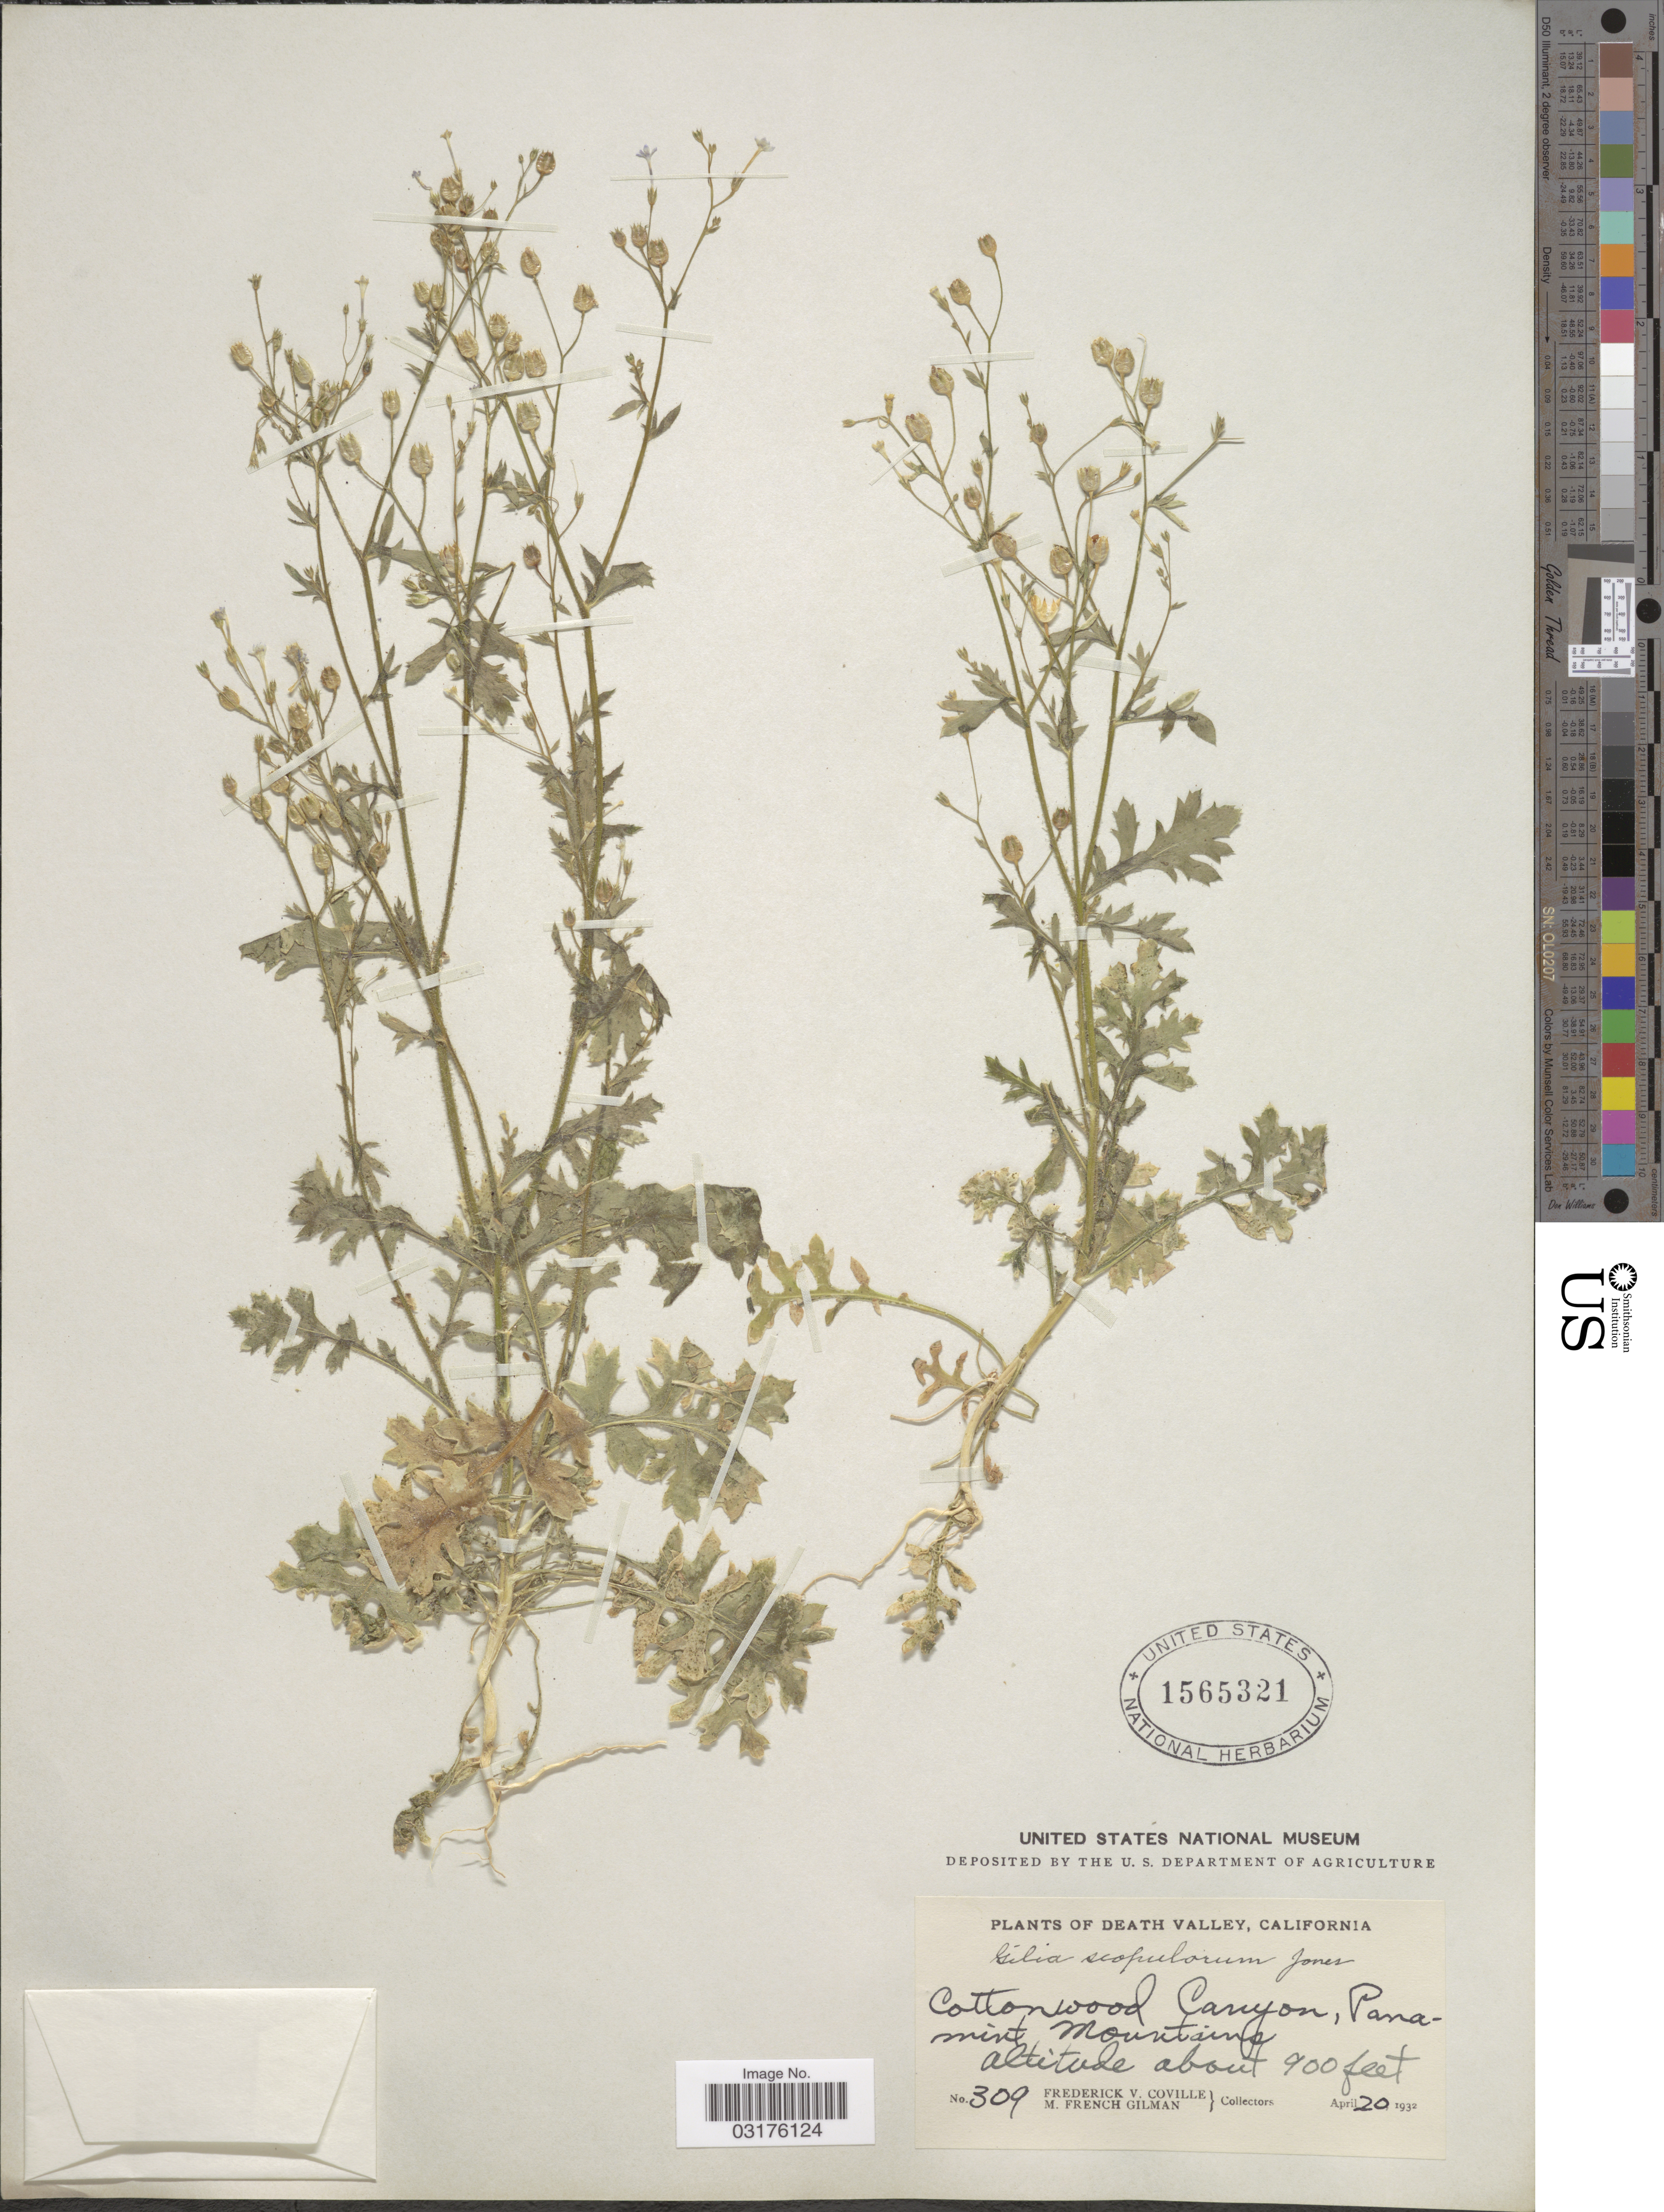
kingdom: Plantae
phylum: Tracheophyta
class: Magnoliopsida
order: Ericales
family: Polemoniaceae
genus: Gilia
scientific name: Gilia scopulorum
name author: M.E. Jones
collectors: F. V. Coville & M. F. Gilman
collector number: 309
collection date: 1932-04-20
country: United States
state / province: California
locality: Death Valley, Cottonwood Canyon, Panamint Mountains.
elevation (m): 274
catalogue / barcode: US 1565321